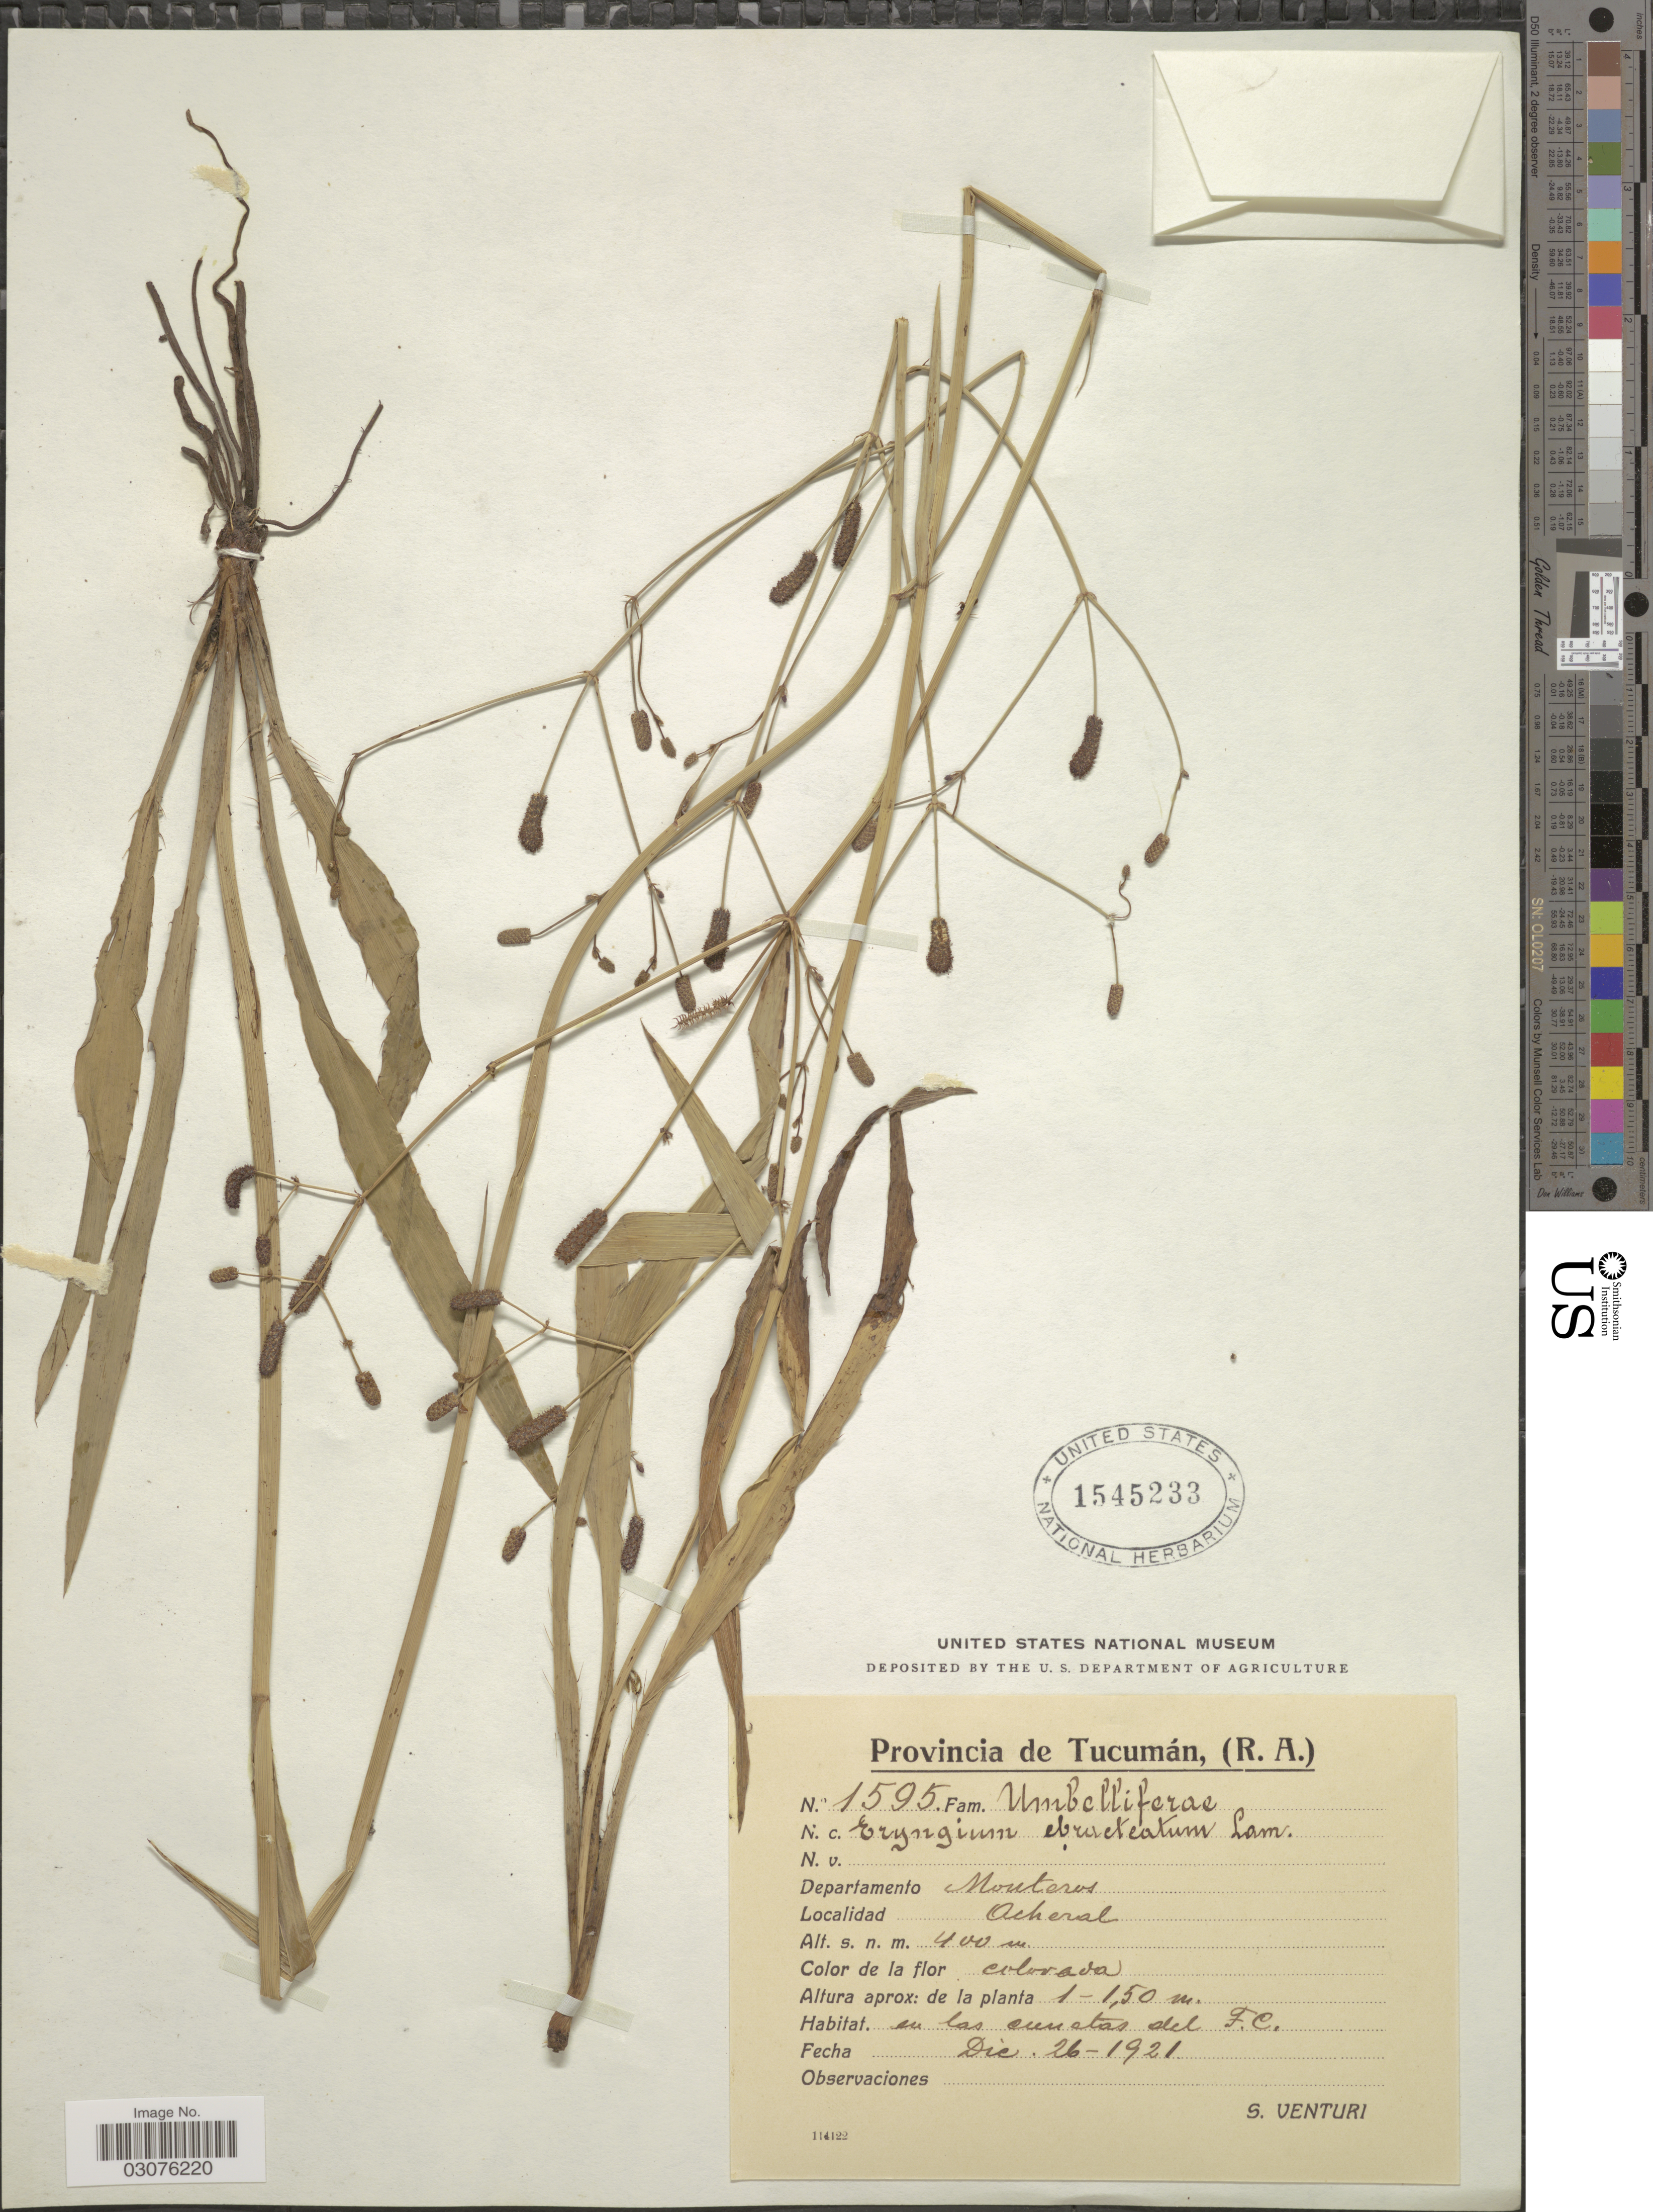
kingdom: Plantae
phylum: Tracheophyta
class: Magnoliopsida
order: Apiales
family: Apiaceae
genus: Eryngium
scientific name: Eryngium ebracteatum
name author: Lam.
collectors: S. Venturi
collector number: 1595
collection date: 1921-12-26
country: Argentina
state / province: Tucuman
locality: Departamento Monteros. Acheral.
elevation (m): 400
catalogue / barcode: US 1545233